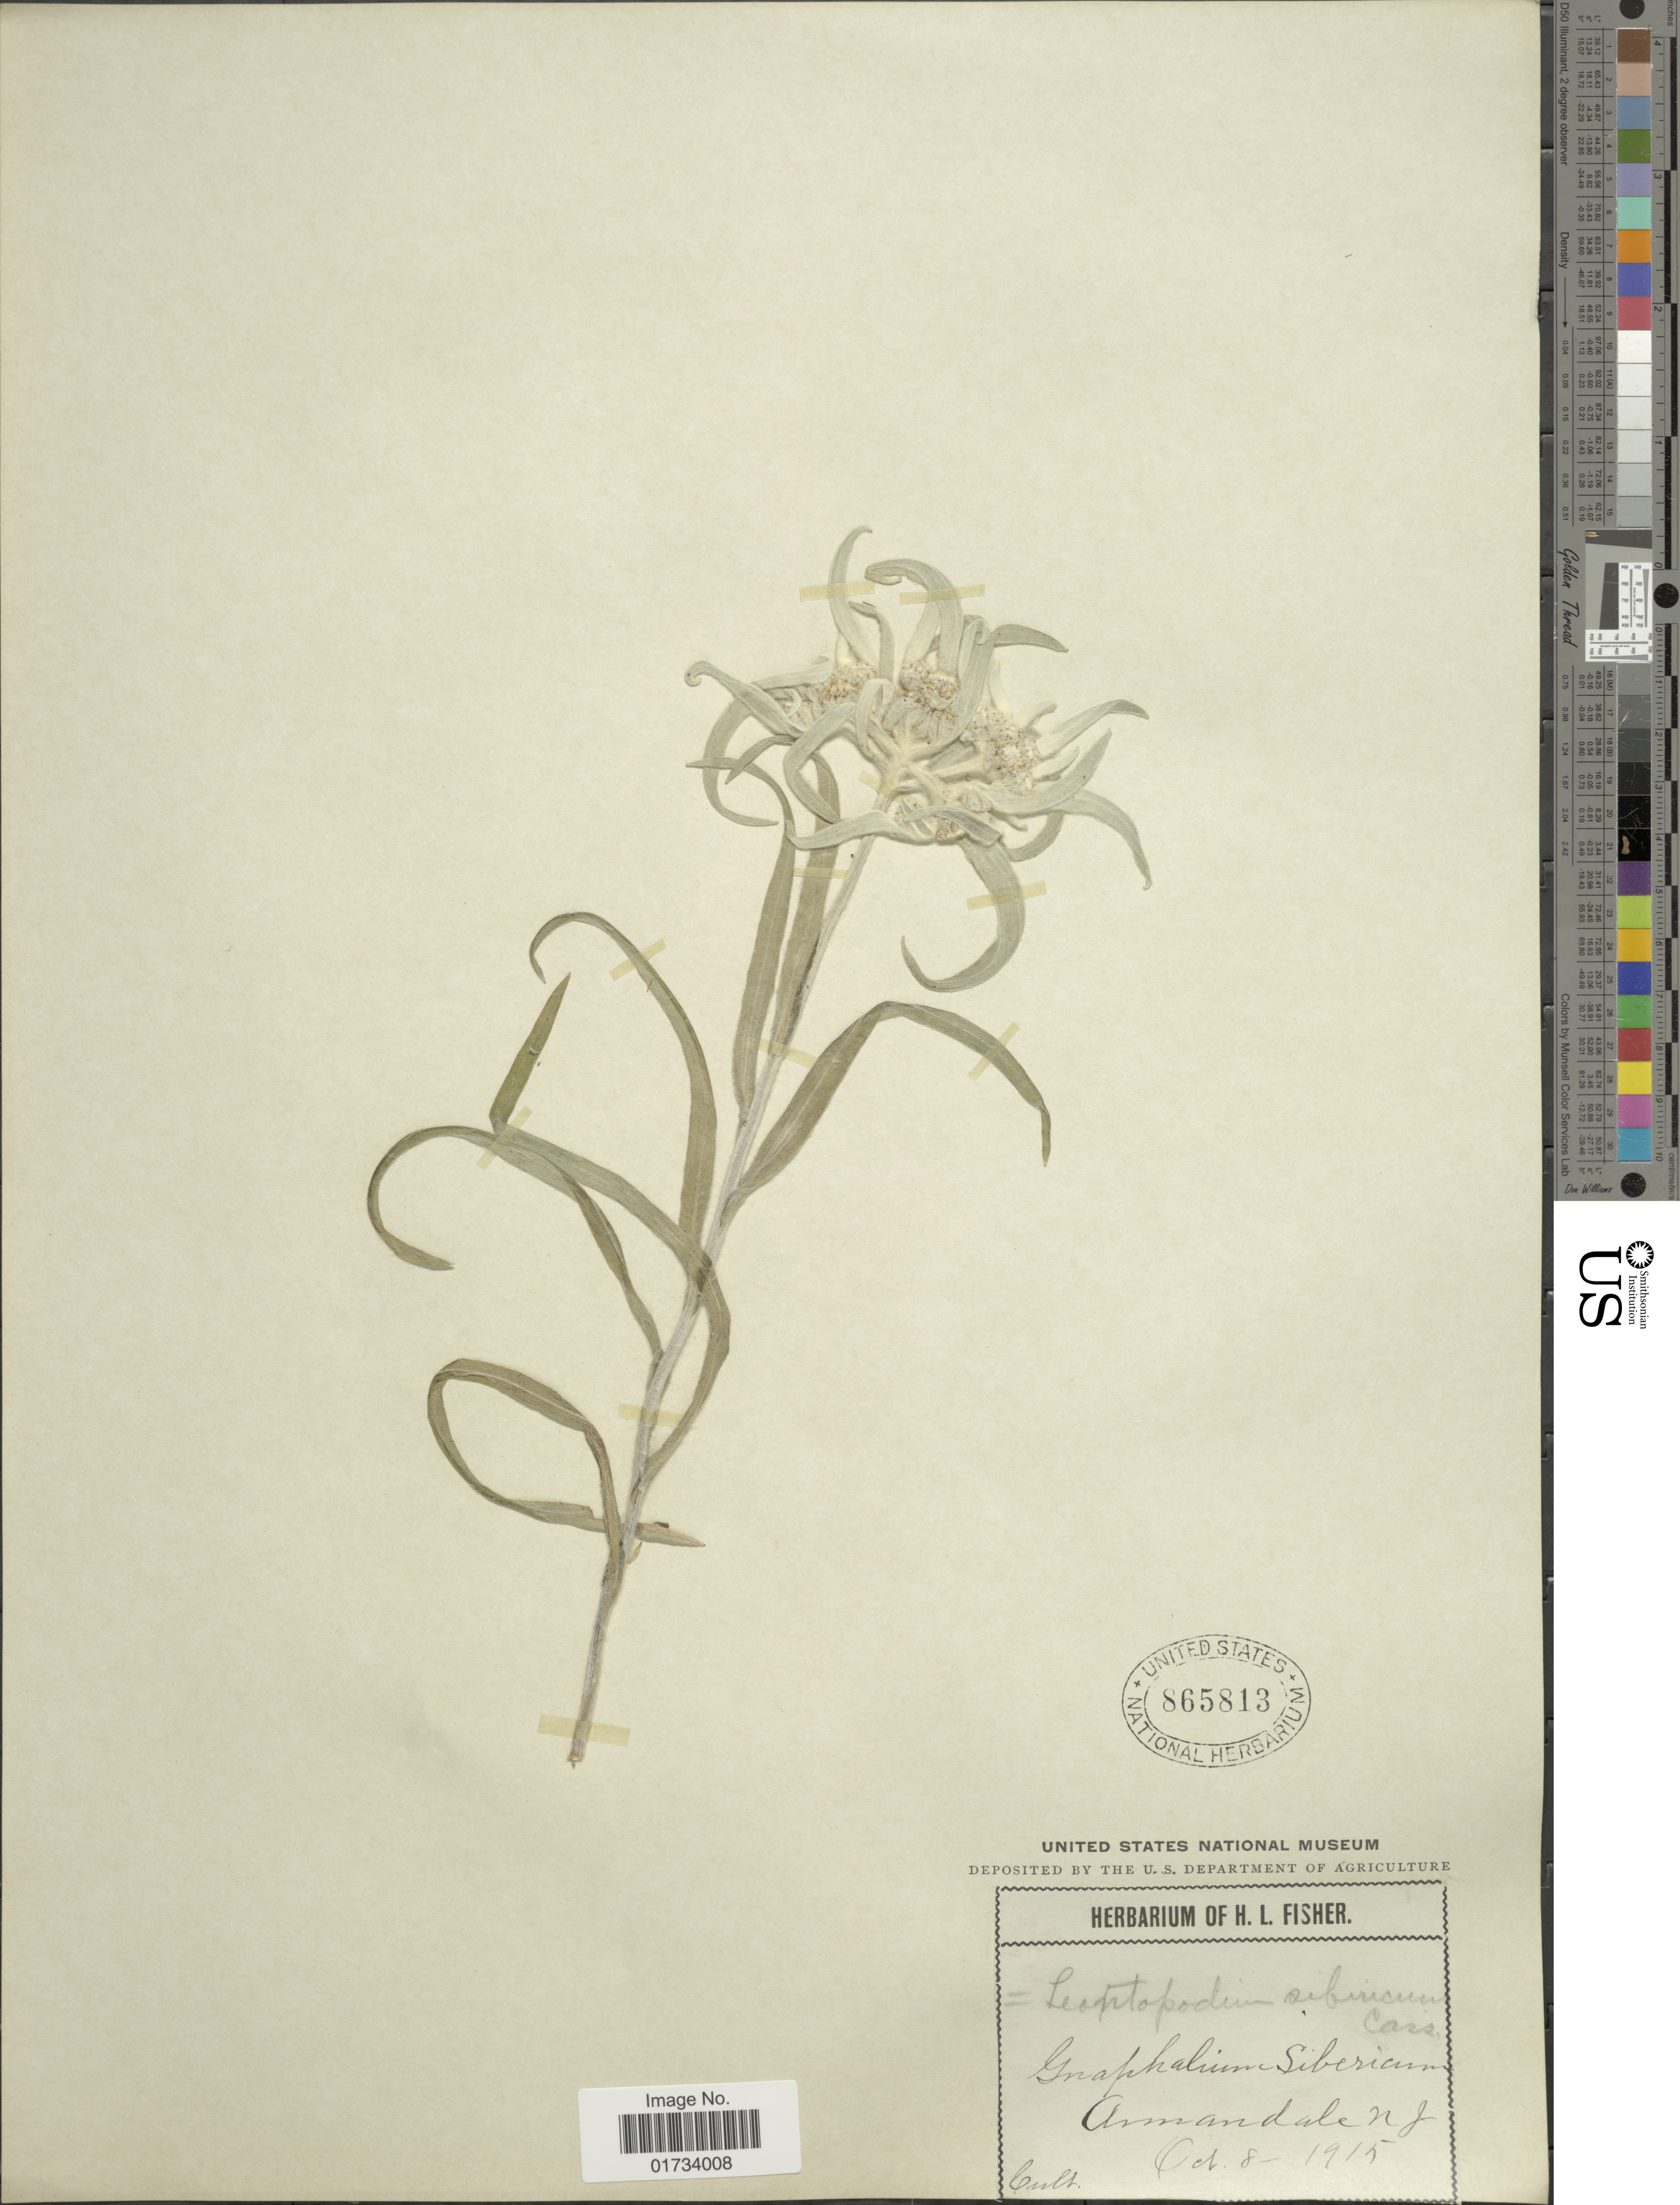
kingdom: Plantae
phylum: Tracheophyta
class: Magnoliopsida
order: Asterales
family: Asteraceae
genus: Leontopodium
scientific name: Leontopodium japonicum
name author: Miq.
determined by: Chen, Y. S.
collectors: ex herb. of H. L. Fisher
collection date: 1915-10-08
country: United States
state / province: New Jersey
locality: Anandale, NJ.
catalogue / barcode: US 865813